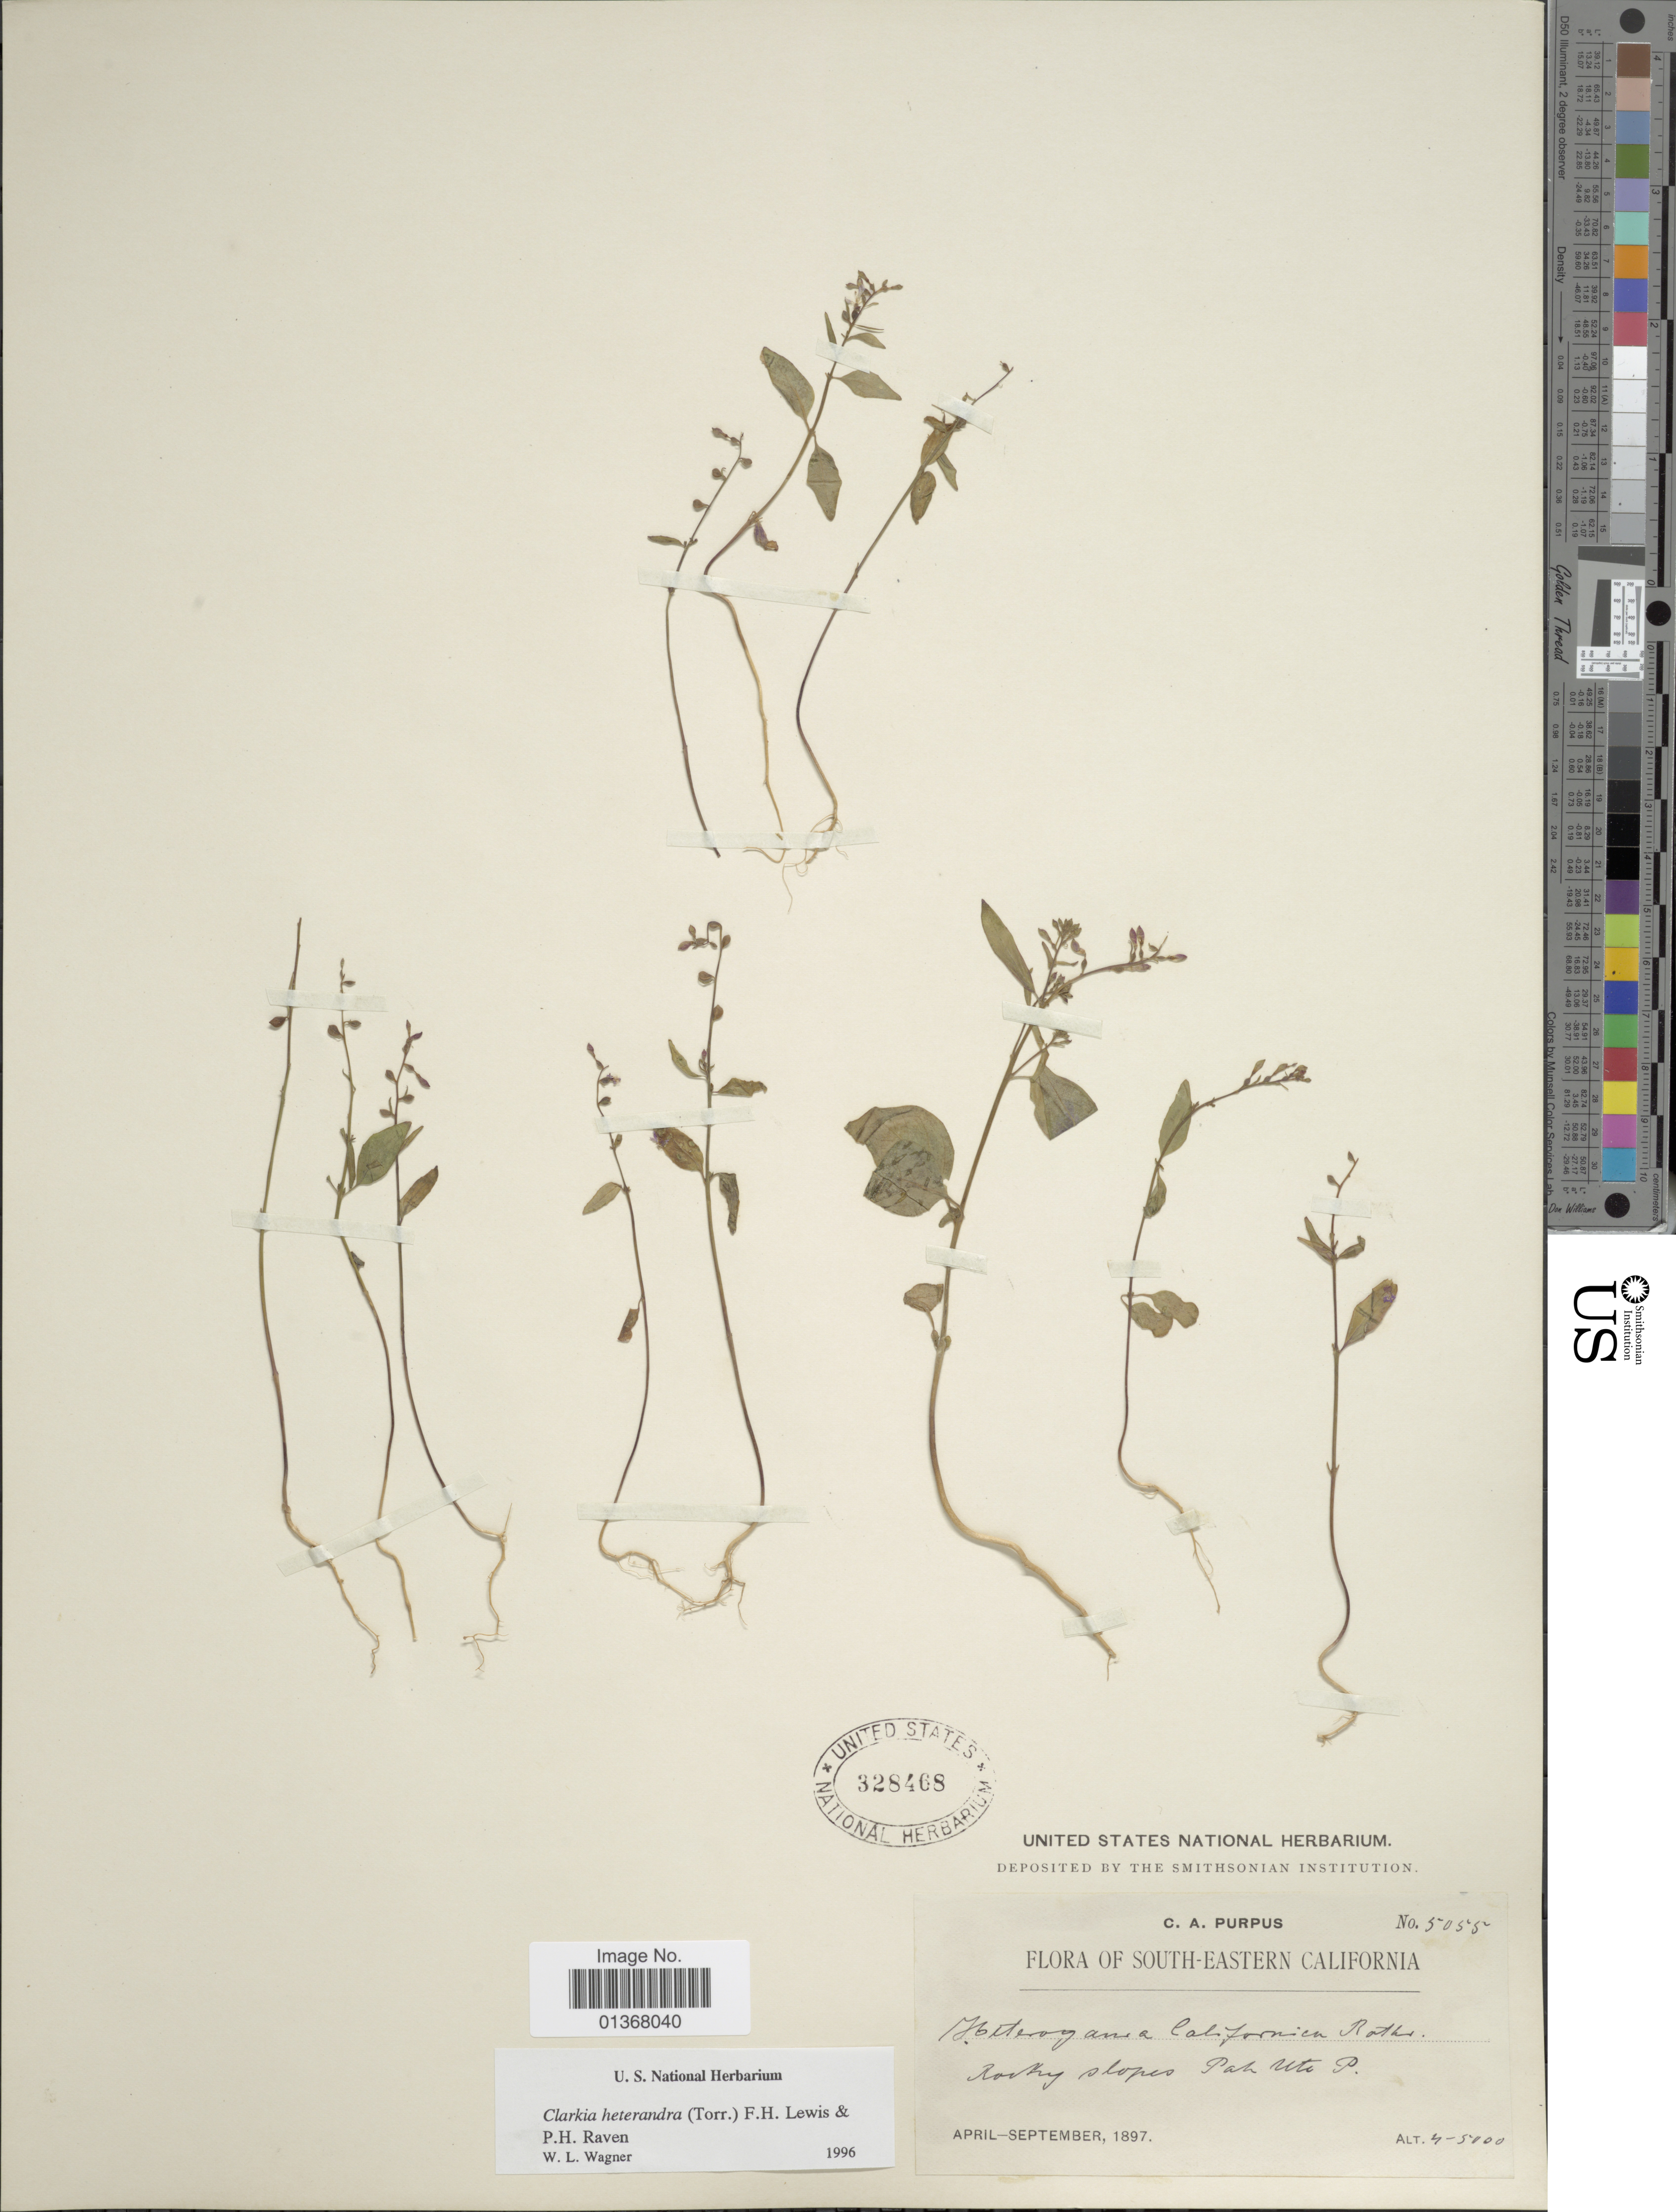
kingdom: Plantae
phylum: Tracheophyta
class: Magnoliopsida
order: Myrtales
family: Onagraceae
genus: Clarkia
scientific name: Clarkia heterandra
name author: (Torr.) F. H. Lewis & P.H. Raven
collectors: C. A. Purpus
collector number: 5055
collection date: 1897-04/1897-09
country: United States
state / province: California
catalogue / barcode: US 328468